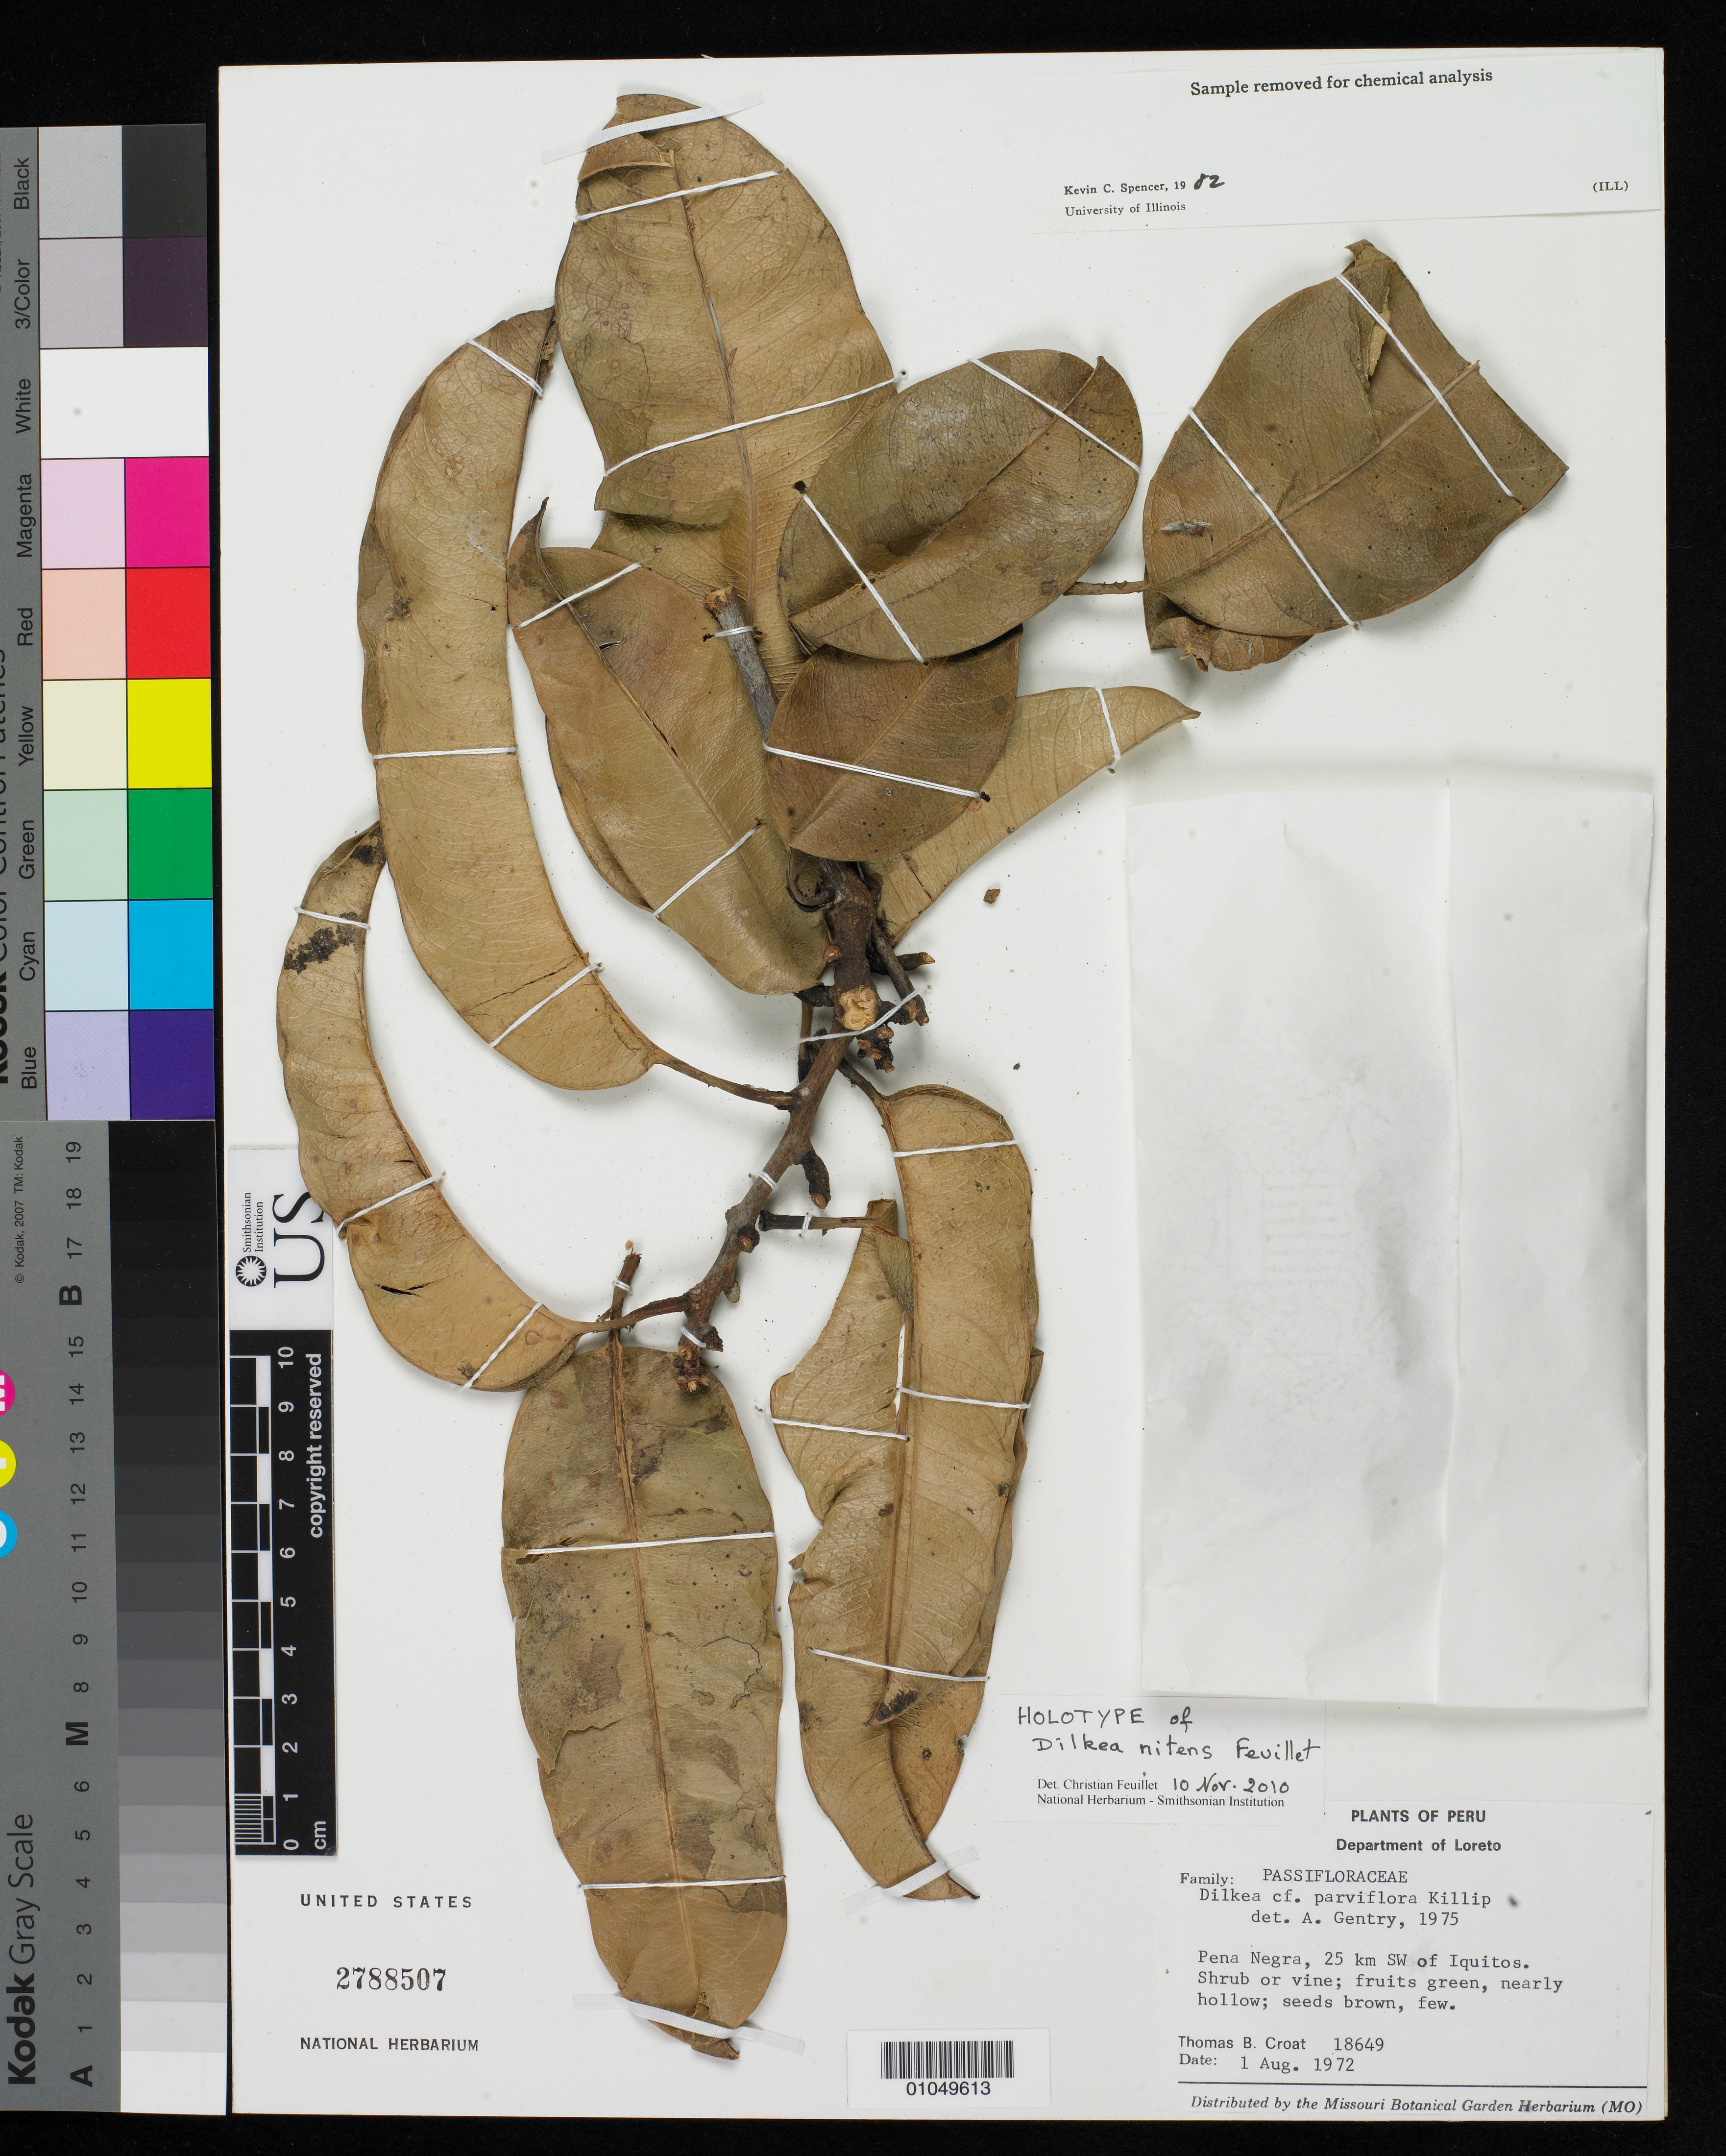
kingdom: Plantae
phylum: Tracheophyta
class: Magnoliopsida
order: Malpighiales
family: Passifloraceae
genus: Dilkea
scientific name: Dilkea nitens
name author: Feuillet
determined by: Feuillet, C.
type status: Holotype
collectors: T. B. Croat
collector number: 18649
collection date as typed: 01 Aug 1972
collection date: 1972-08-01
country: Peru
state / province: Loreto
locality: Pena Negra, 25 km SW of Iquitos.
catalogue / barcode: US 2788507